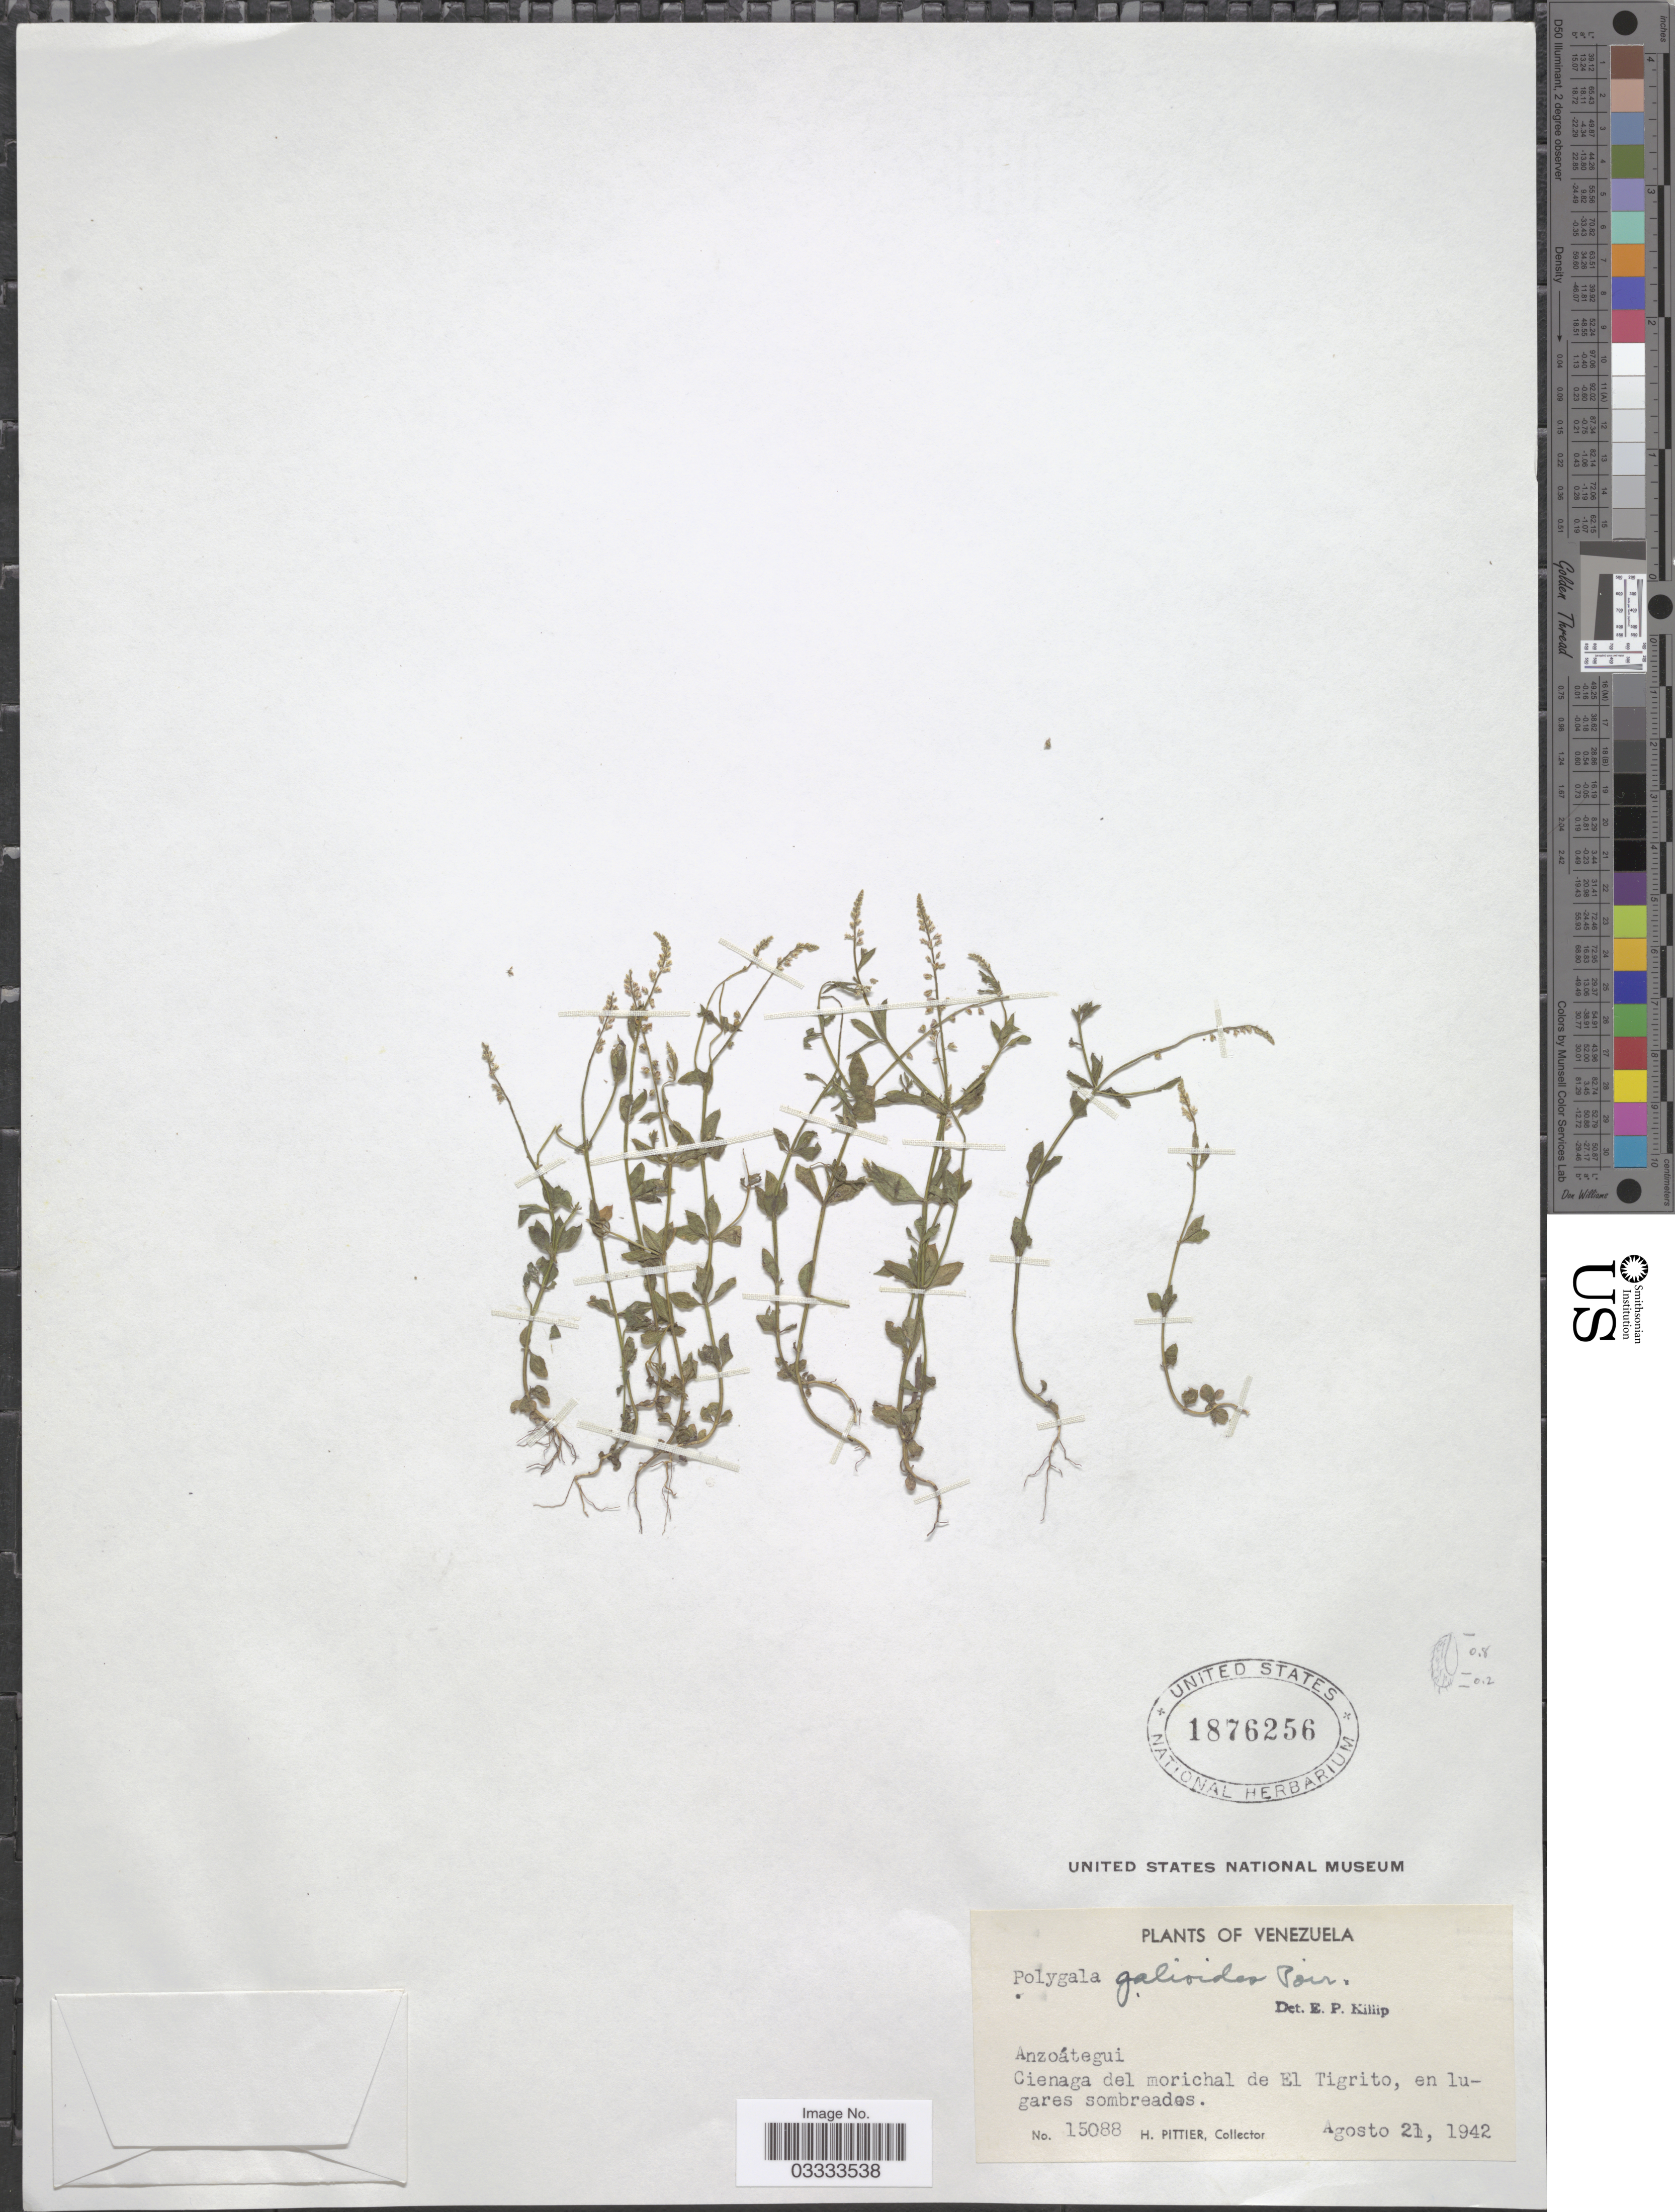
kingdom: Plantae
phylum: Tracheophyta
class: Magnoliopsida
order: Fabales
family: Polygalaceae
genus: Polygala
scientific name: Polygala galioides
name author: Poir.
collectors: H. F. Pittier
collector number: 15088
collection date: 1942-08-21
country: Venezuela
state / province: Anzoategui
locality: Cienaga del morichal de El Tigrito.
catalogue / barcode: US 1876256